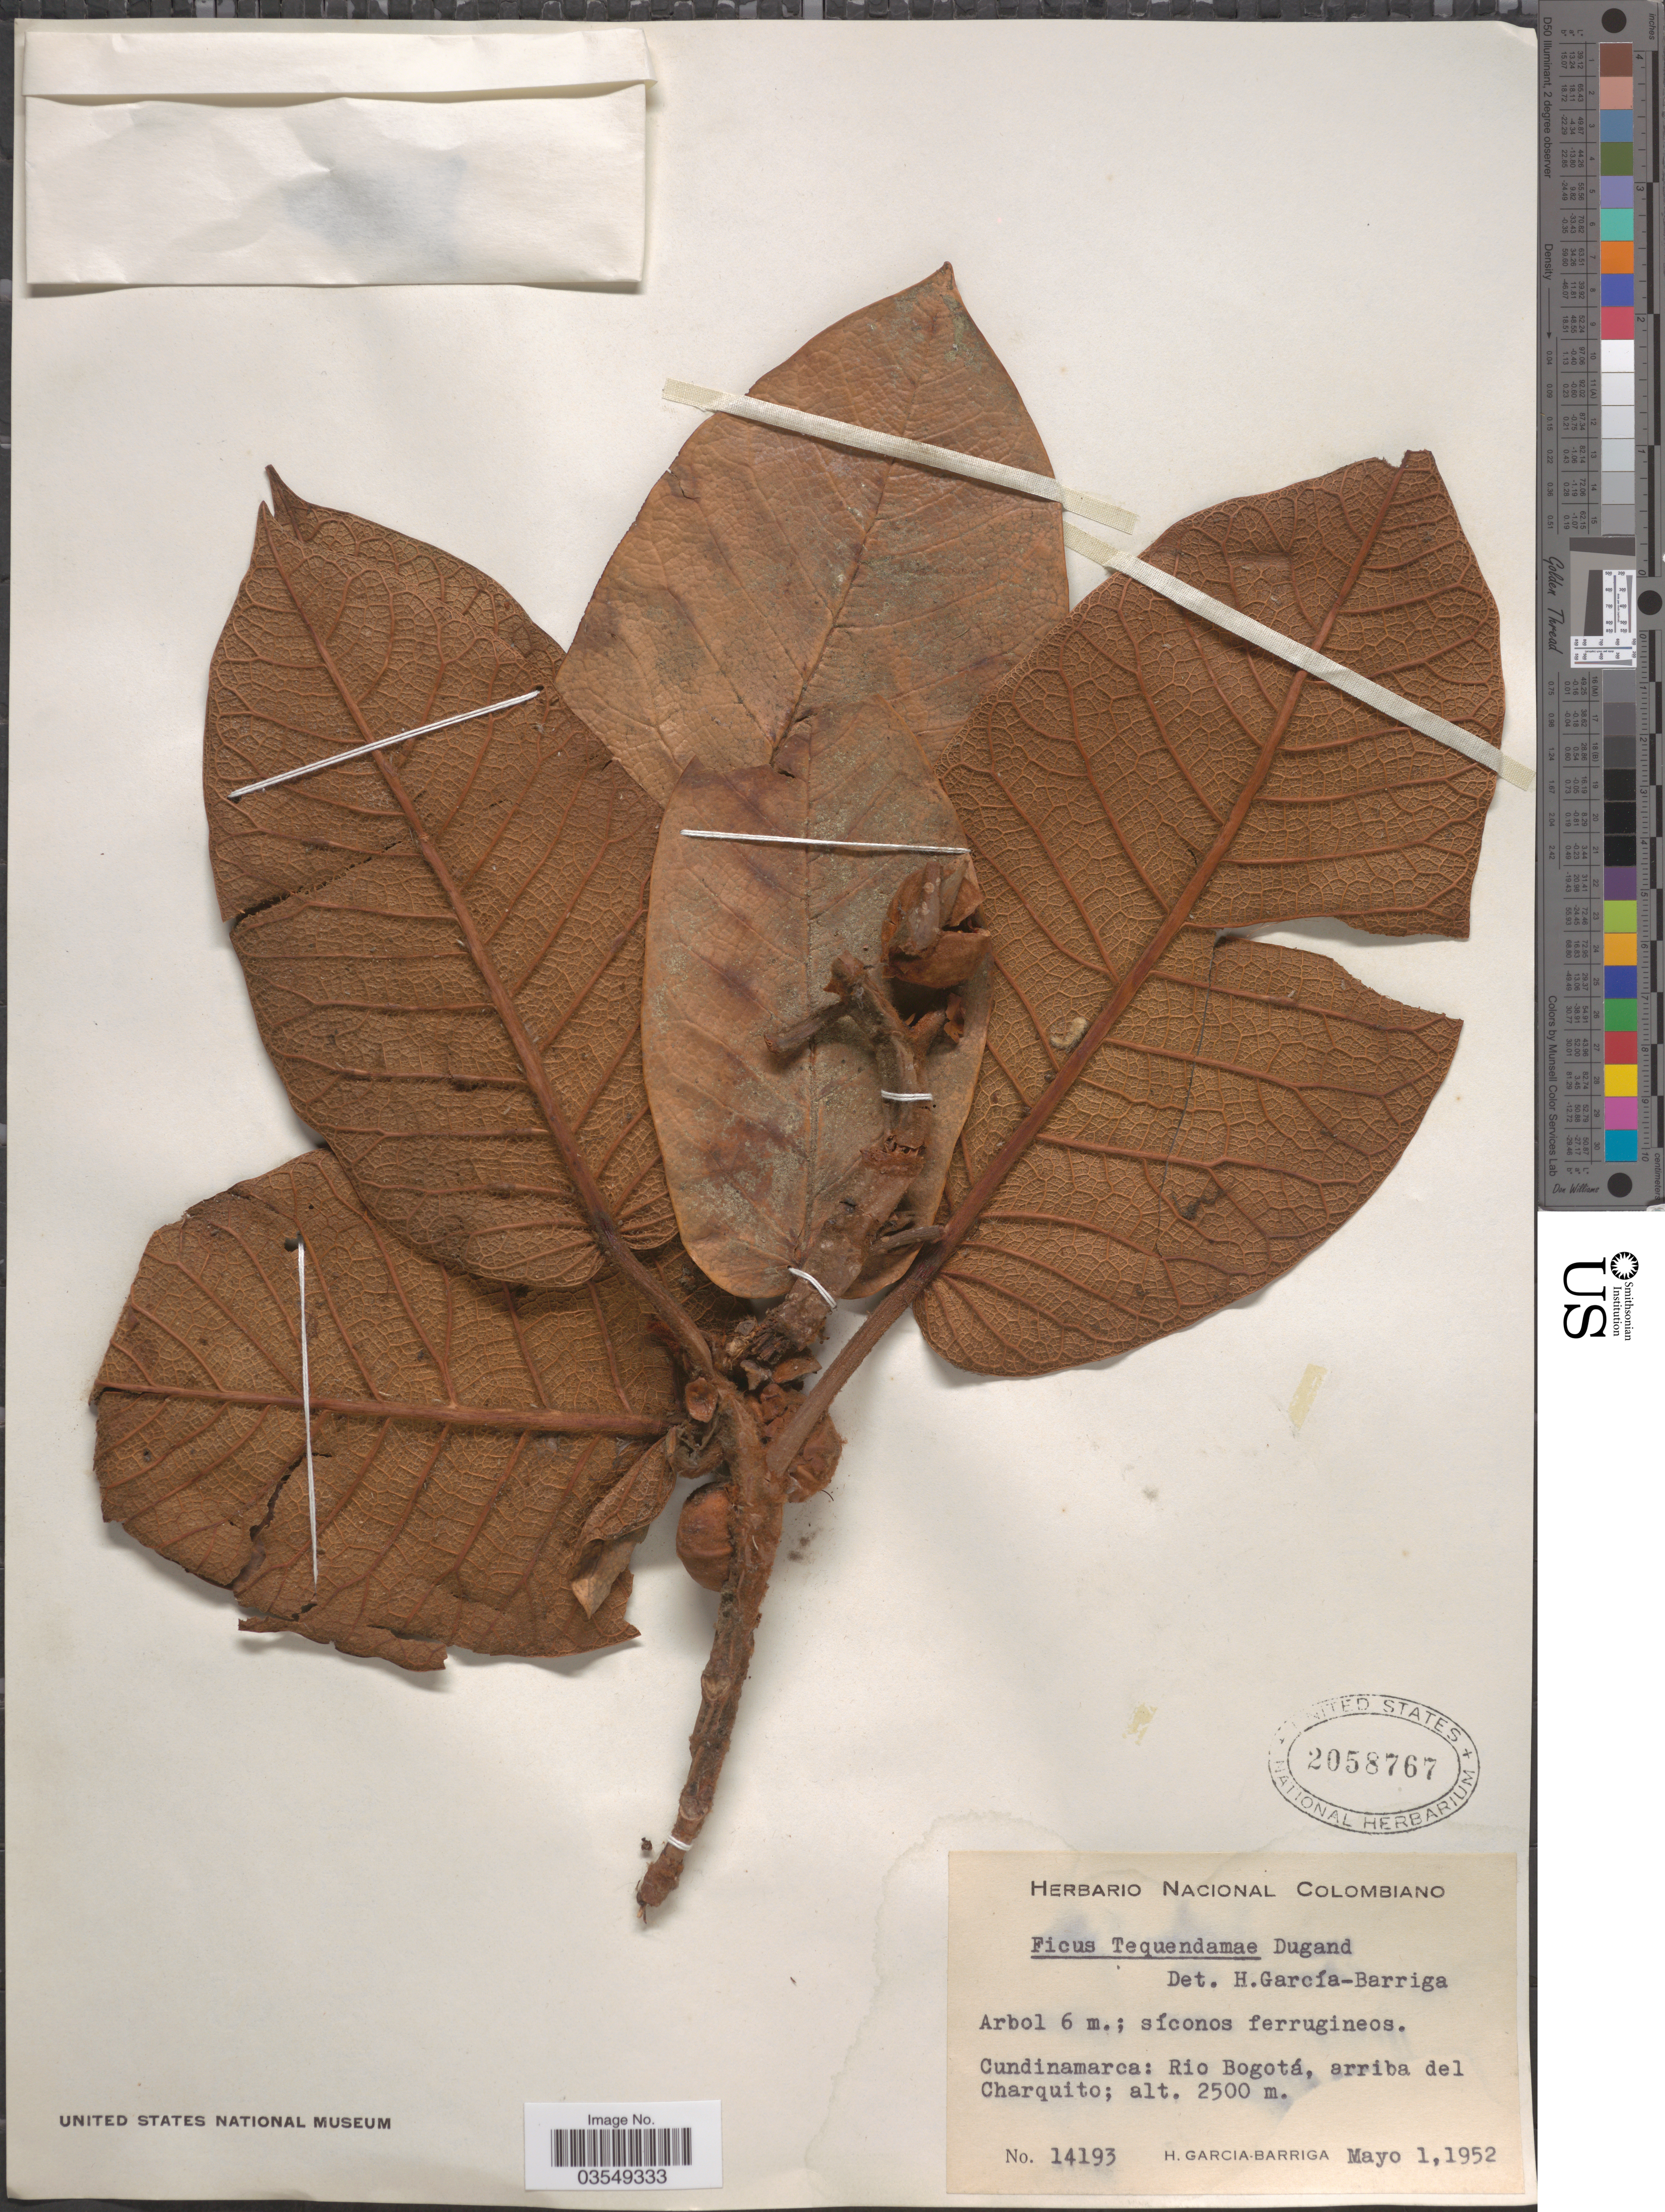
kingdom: Plantae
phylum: Tracheophyta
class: Magnoliopsida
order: Rosales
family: Moraceae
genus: Ficus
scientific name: Ficus tequendamae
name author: Dugand G.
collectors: H. García Barriga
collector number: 14193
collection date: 1952-05-01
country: Colombia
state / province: Cundinamarca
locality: Rio Bogotá, arriba del Charquito.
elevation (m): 2500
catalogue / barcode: US 2058767